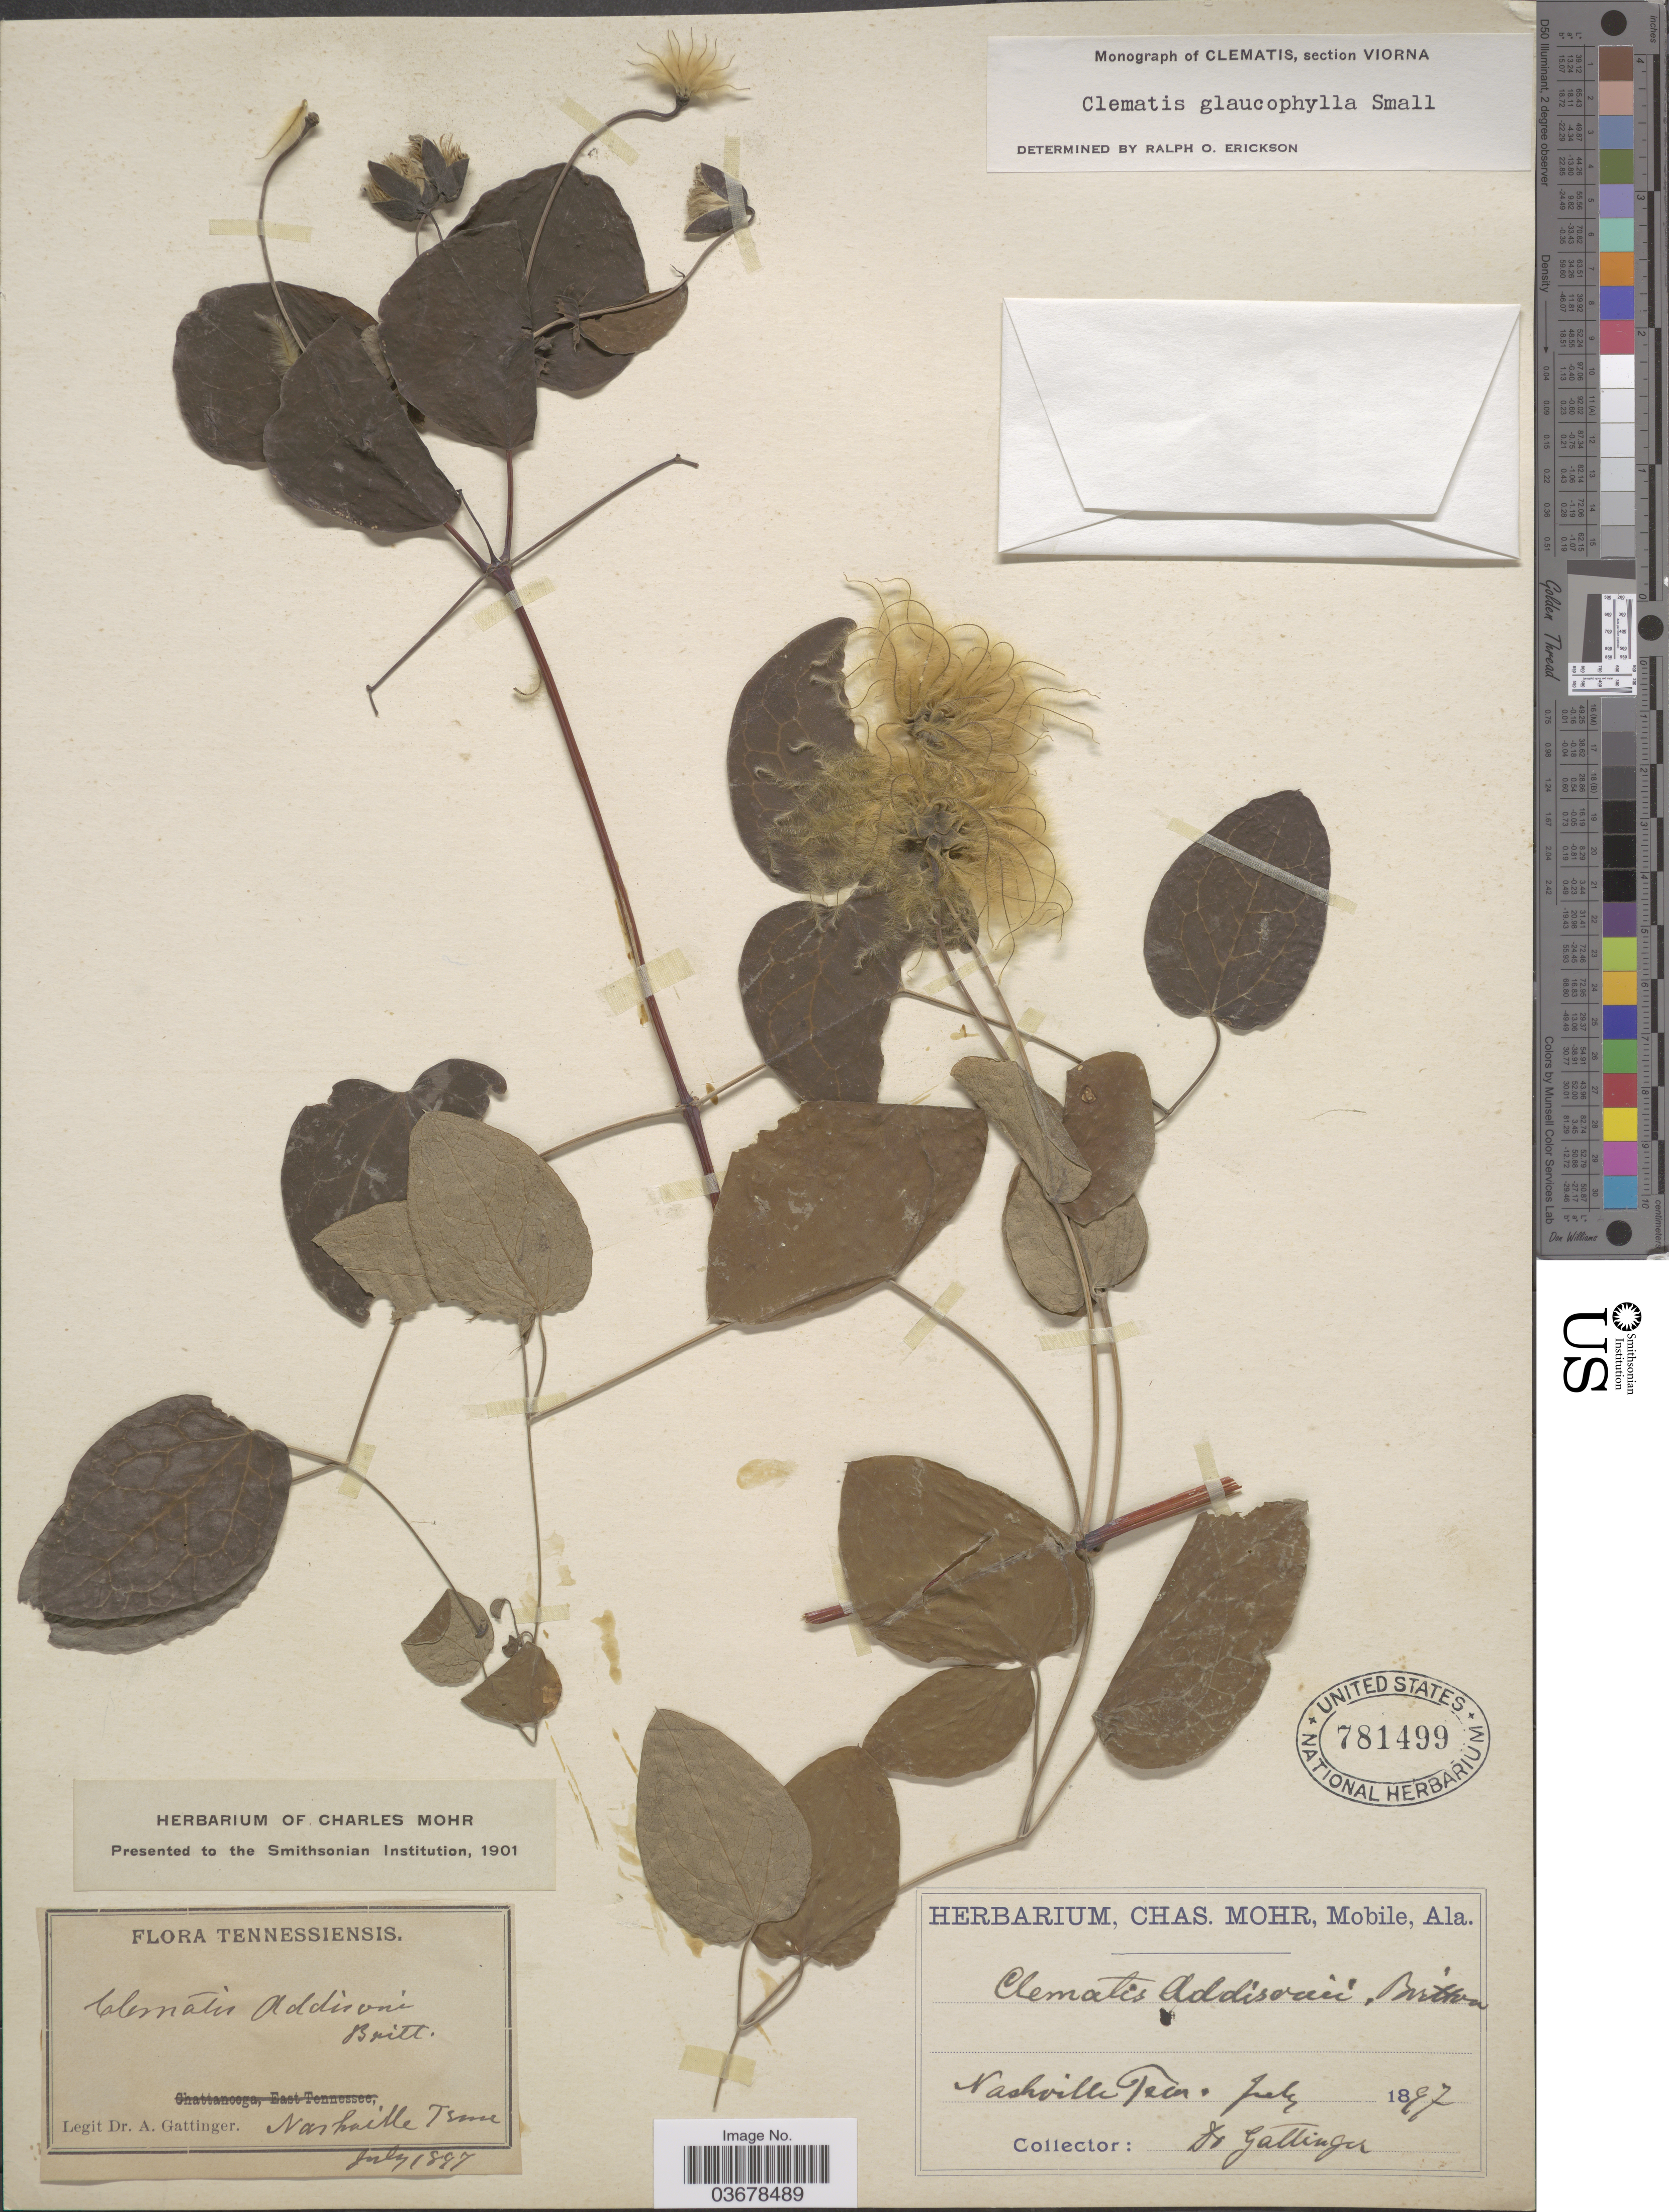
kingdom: Plantae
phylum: Tracheophyta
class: Magnoliopsida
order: Ranunculales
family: Ranunculaceae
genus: Clematis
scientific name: Clematis viorna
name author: L.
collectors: A. Gattinger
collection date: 1897-07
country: United States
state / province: Tennessee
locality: Nashville.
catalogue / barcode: US 781499